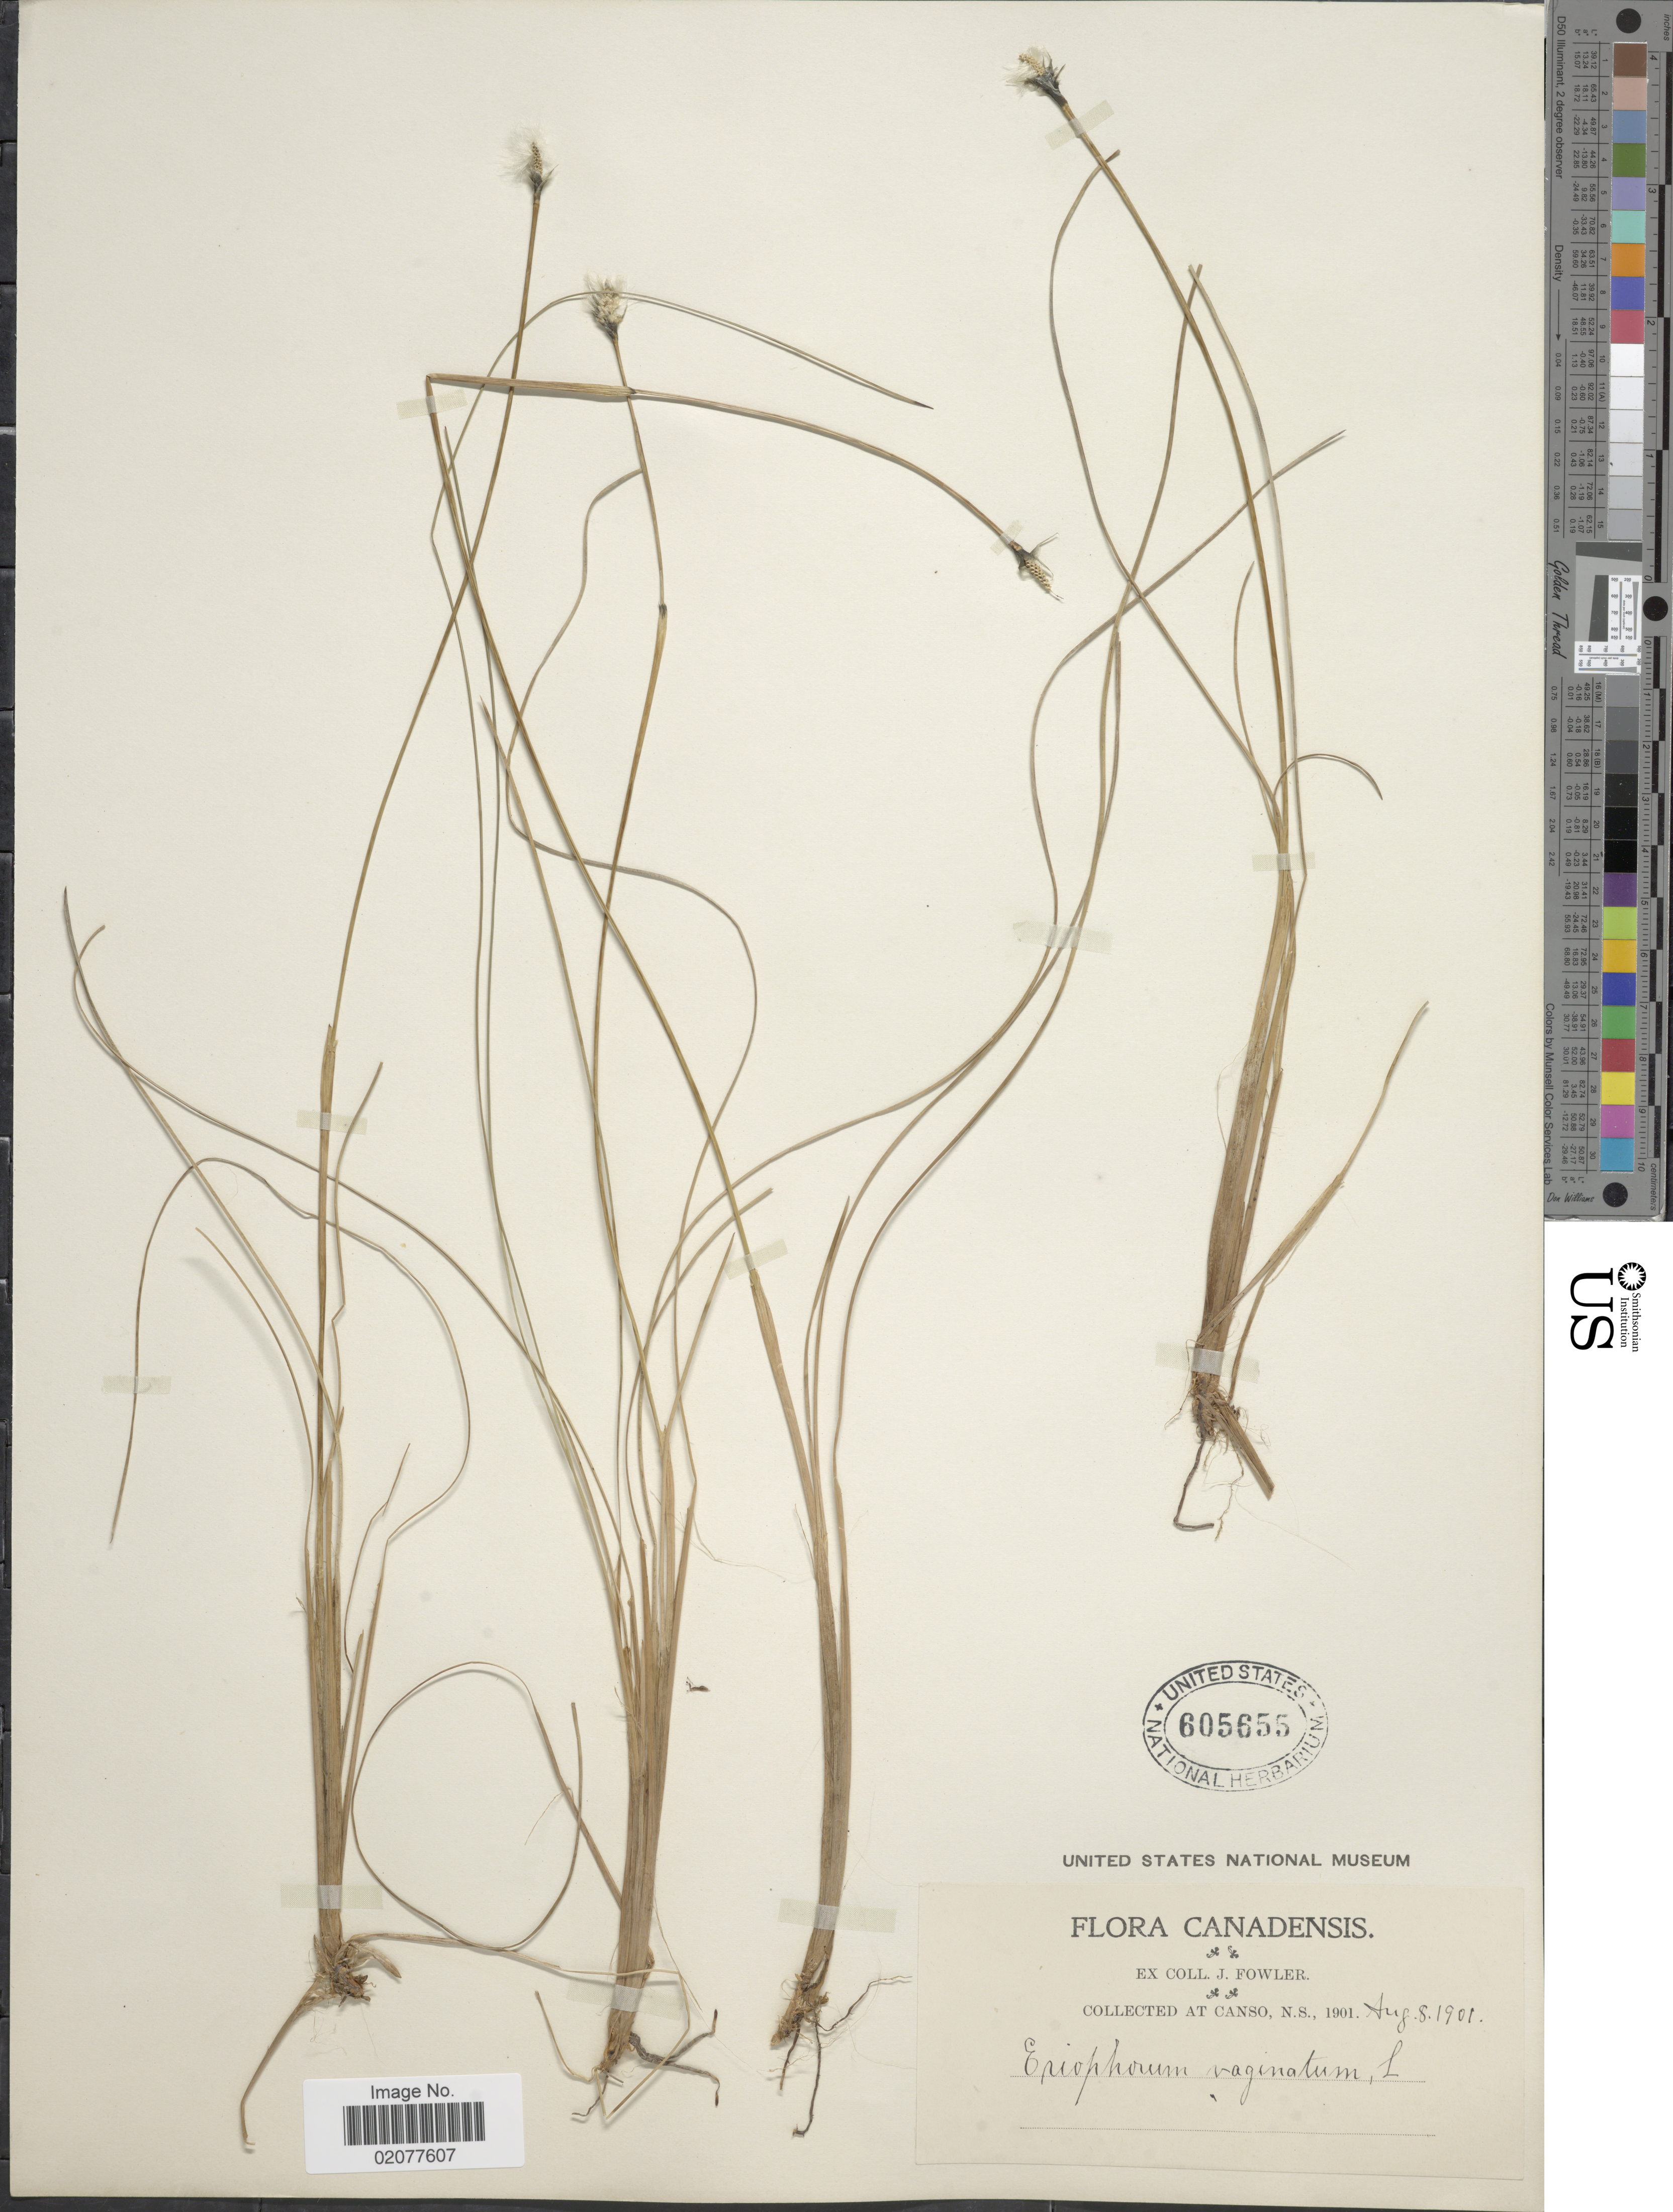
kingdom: Plantae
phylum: Tracheophyta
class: Liliopsida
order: Poales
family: Cyperaceae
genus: Eriophorum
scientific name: Eriophorum spissum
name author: Fernald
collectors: J. P. Fowler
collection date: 1901-08-08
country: Canada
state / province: Nova Scotia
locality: Canso. N.S.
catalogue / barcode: US 605655